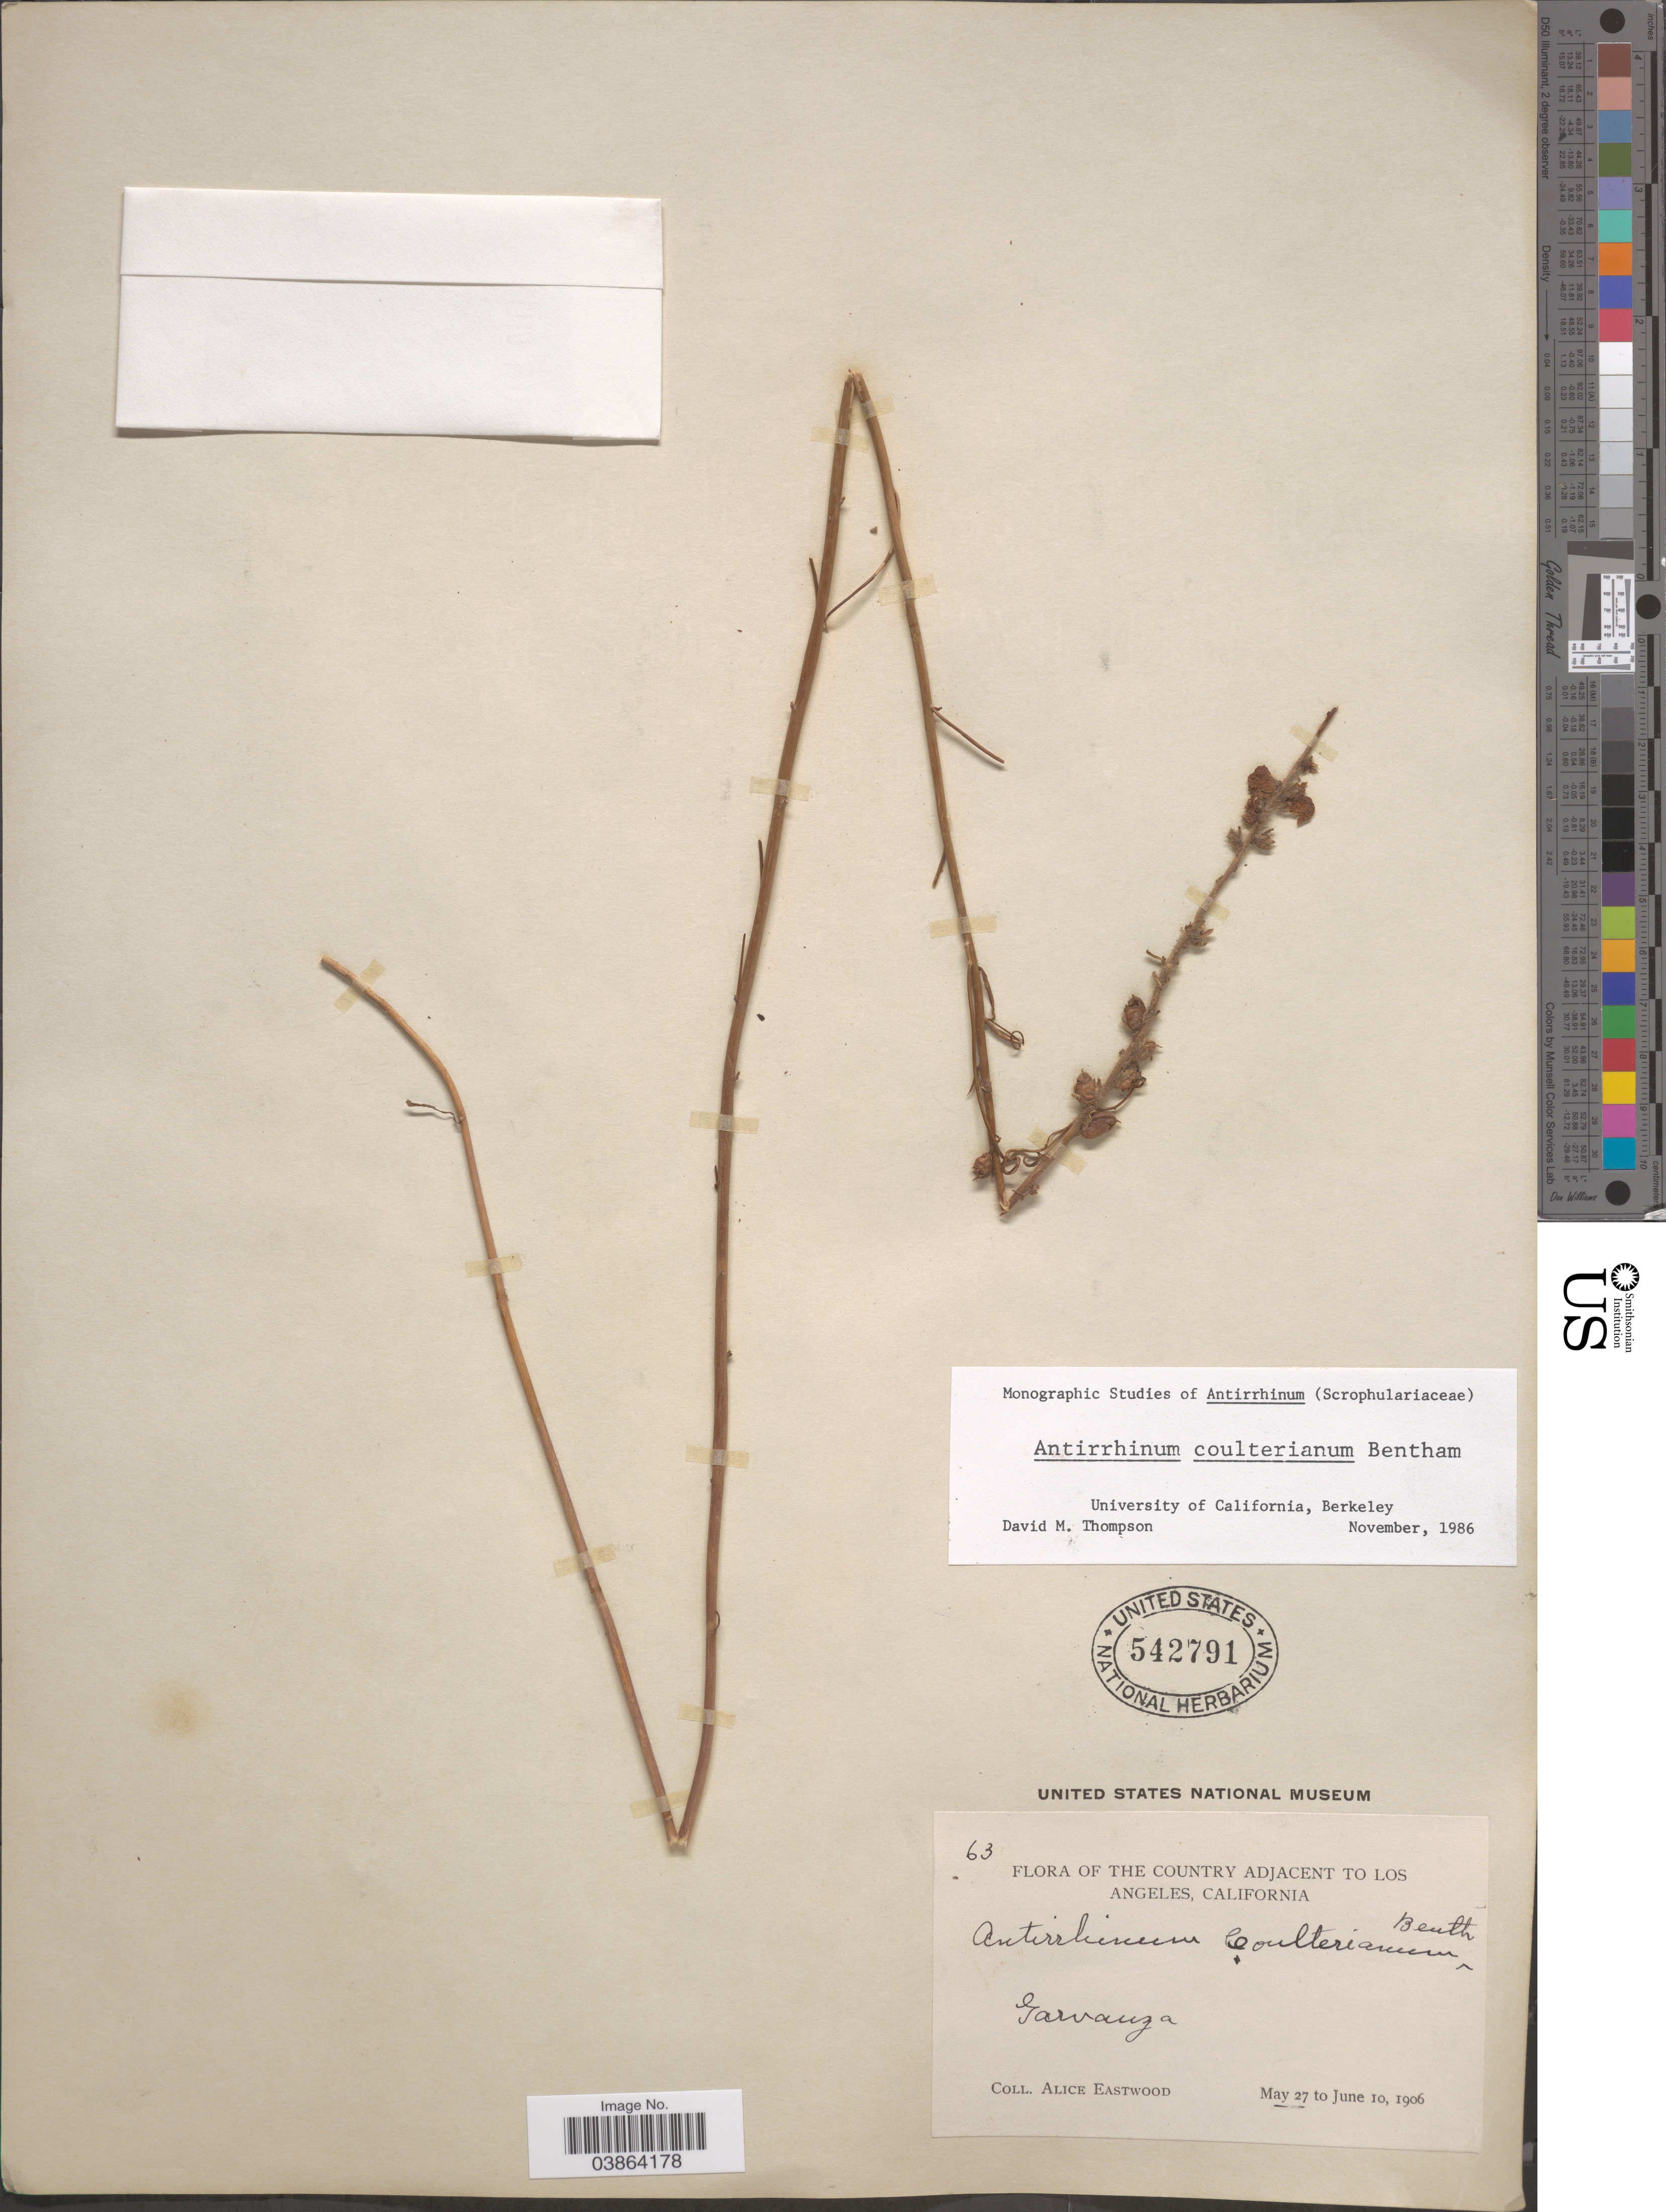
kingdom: Plantae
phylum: Tracheophyta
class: Magnoliopsida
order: Lamiales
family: Plantaginaceae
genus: Sairocarpus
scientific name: Sairocarpus coulterianus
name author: (Benth.) D.A. Sutton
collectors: A. Eastwood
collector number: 63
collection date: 1906-05-27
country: United States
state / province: California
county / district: Los Angeles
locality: The Country adjacent to Los Angeles. Garvanza.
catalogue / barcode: US 542791